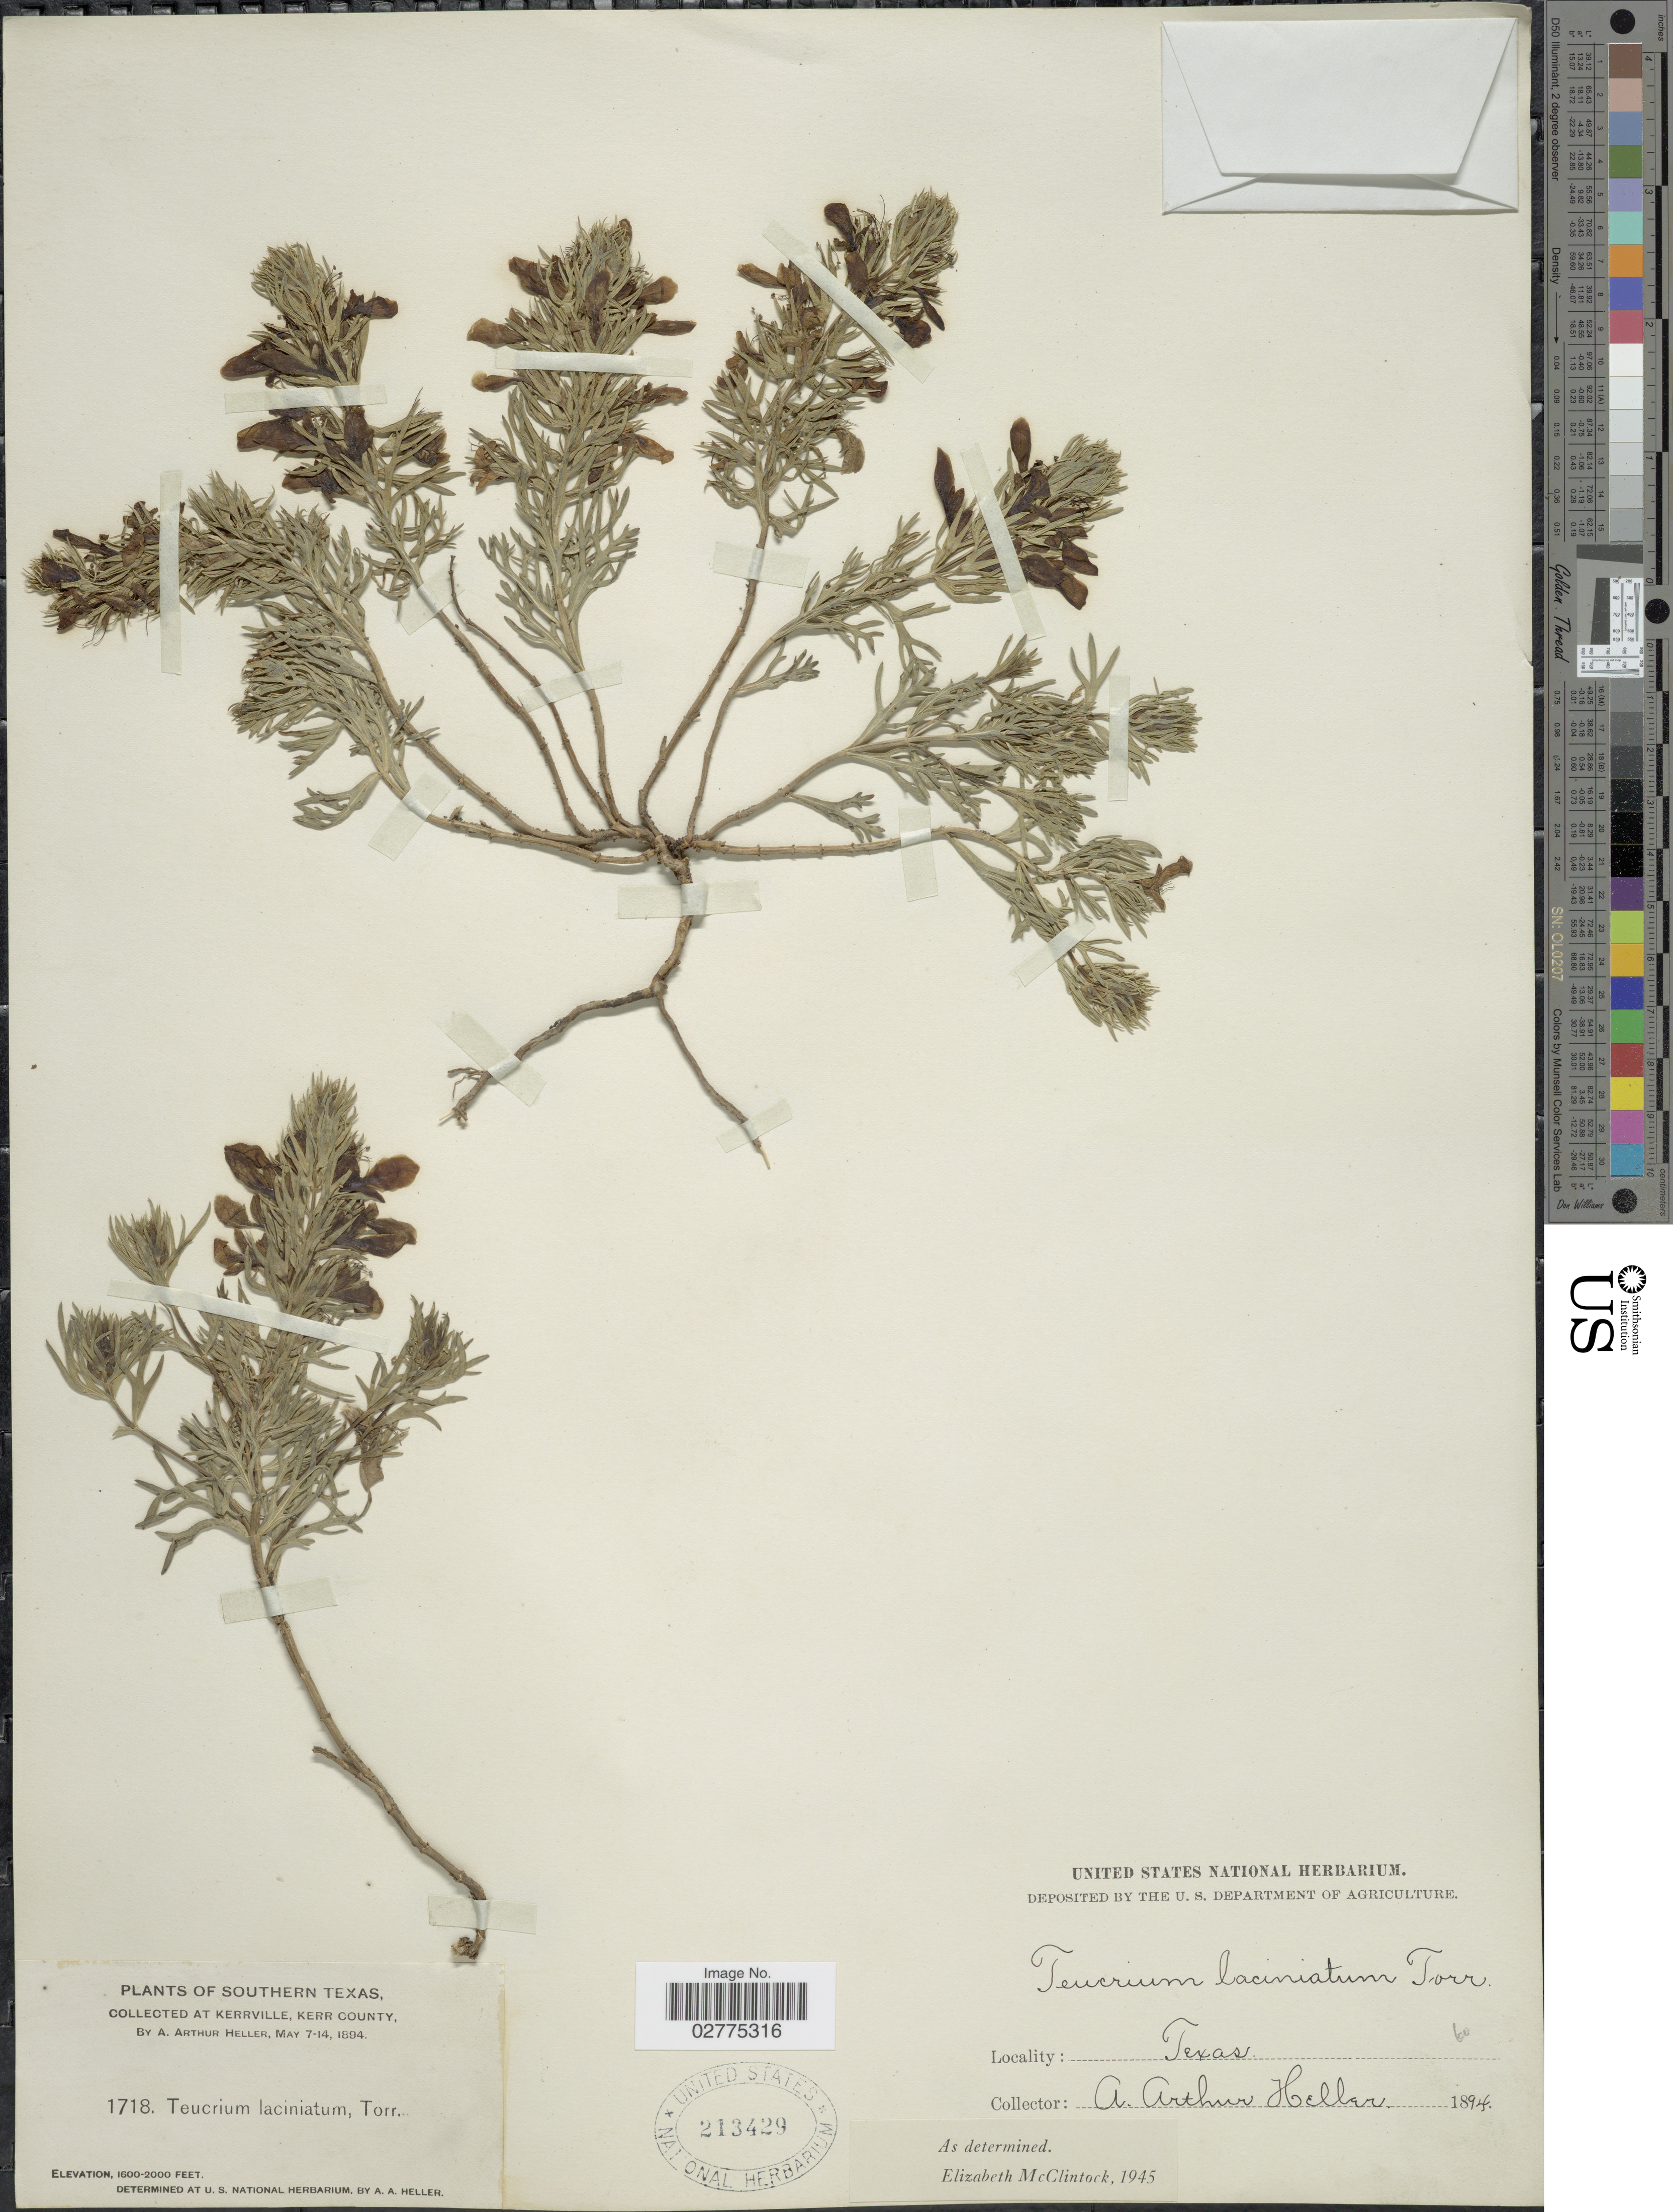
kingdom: Plantae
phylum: Tracheophyta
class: Magnoliopsida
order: Lamiales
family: Lamiaceae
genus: Teucrium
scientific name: Teucrium laciniatum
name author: Torr.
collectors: A. A. Heller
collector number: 1718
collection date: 1894-05-07/1894-05-14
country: United States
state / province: Texas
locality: Southern Texas, Kerrville, Kerr County.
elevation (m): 488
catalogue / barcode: US 213429